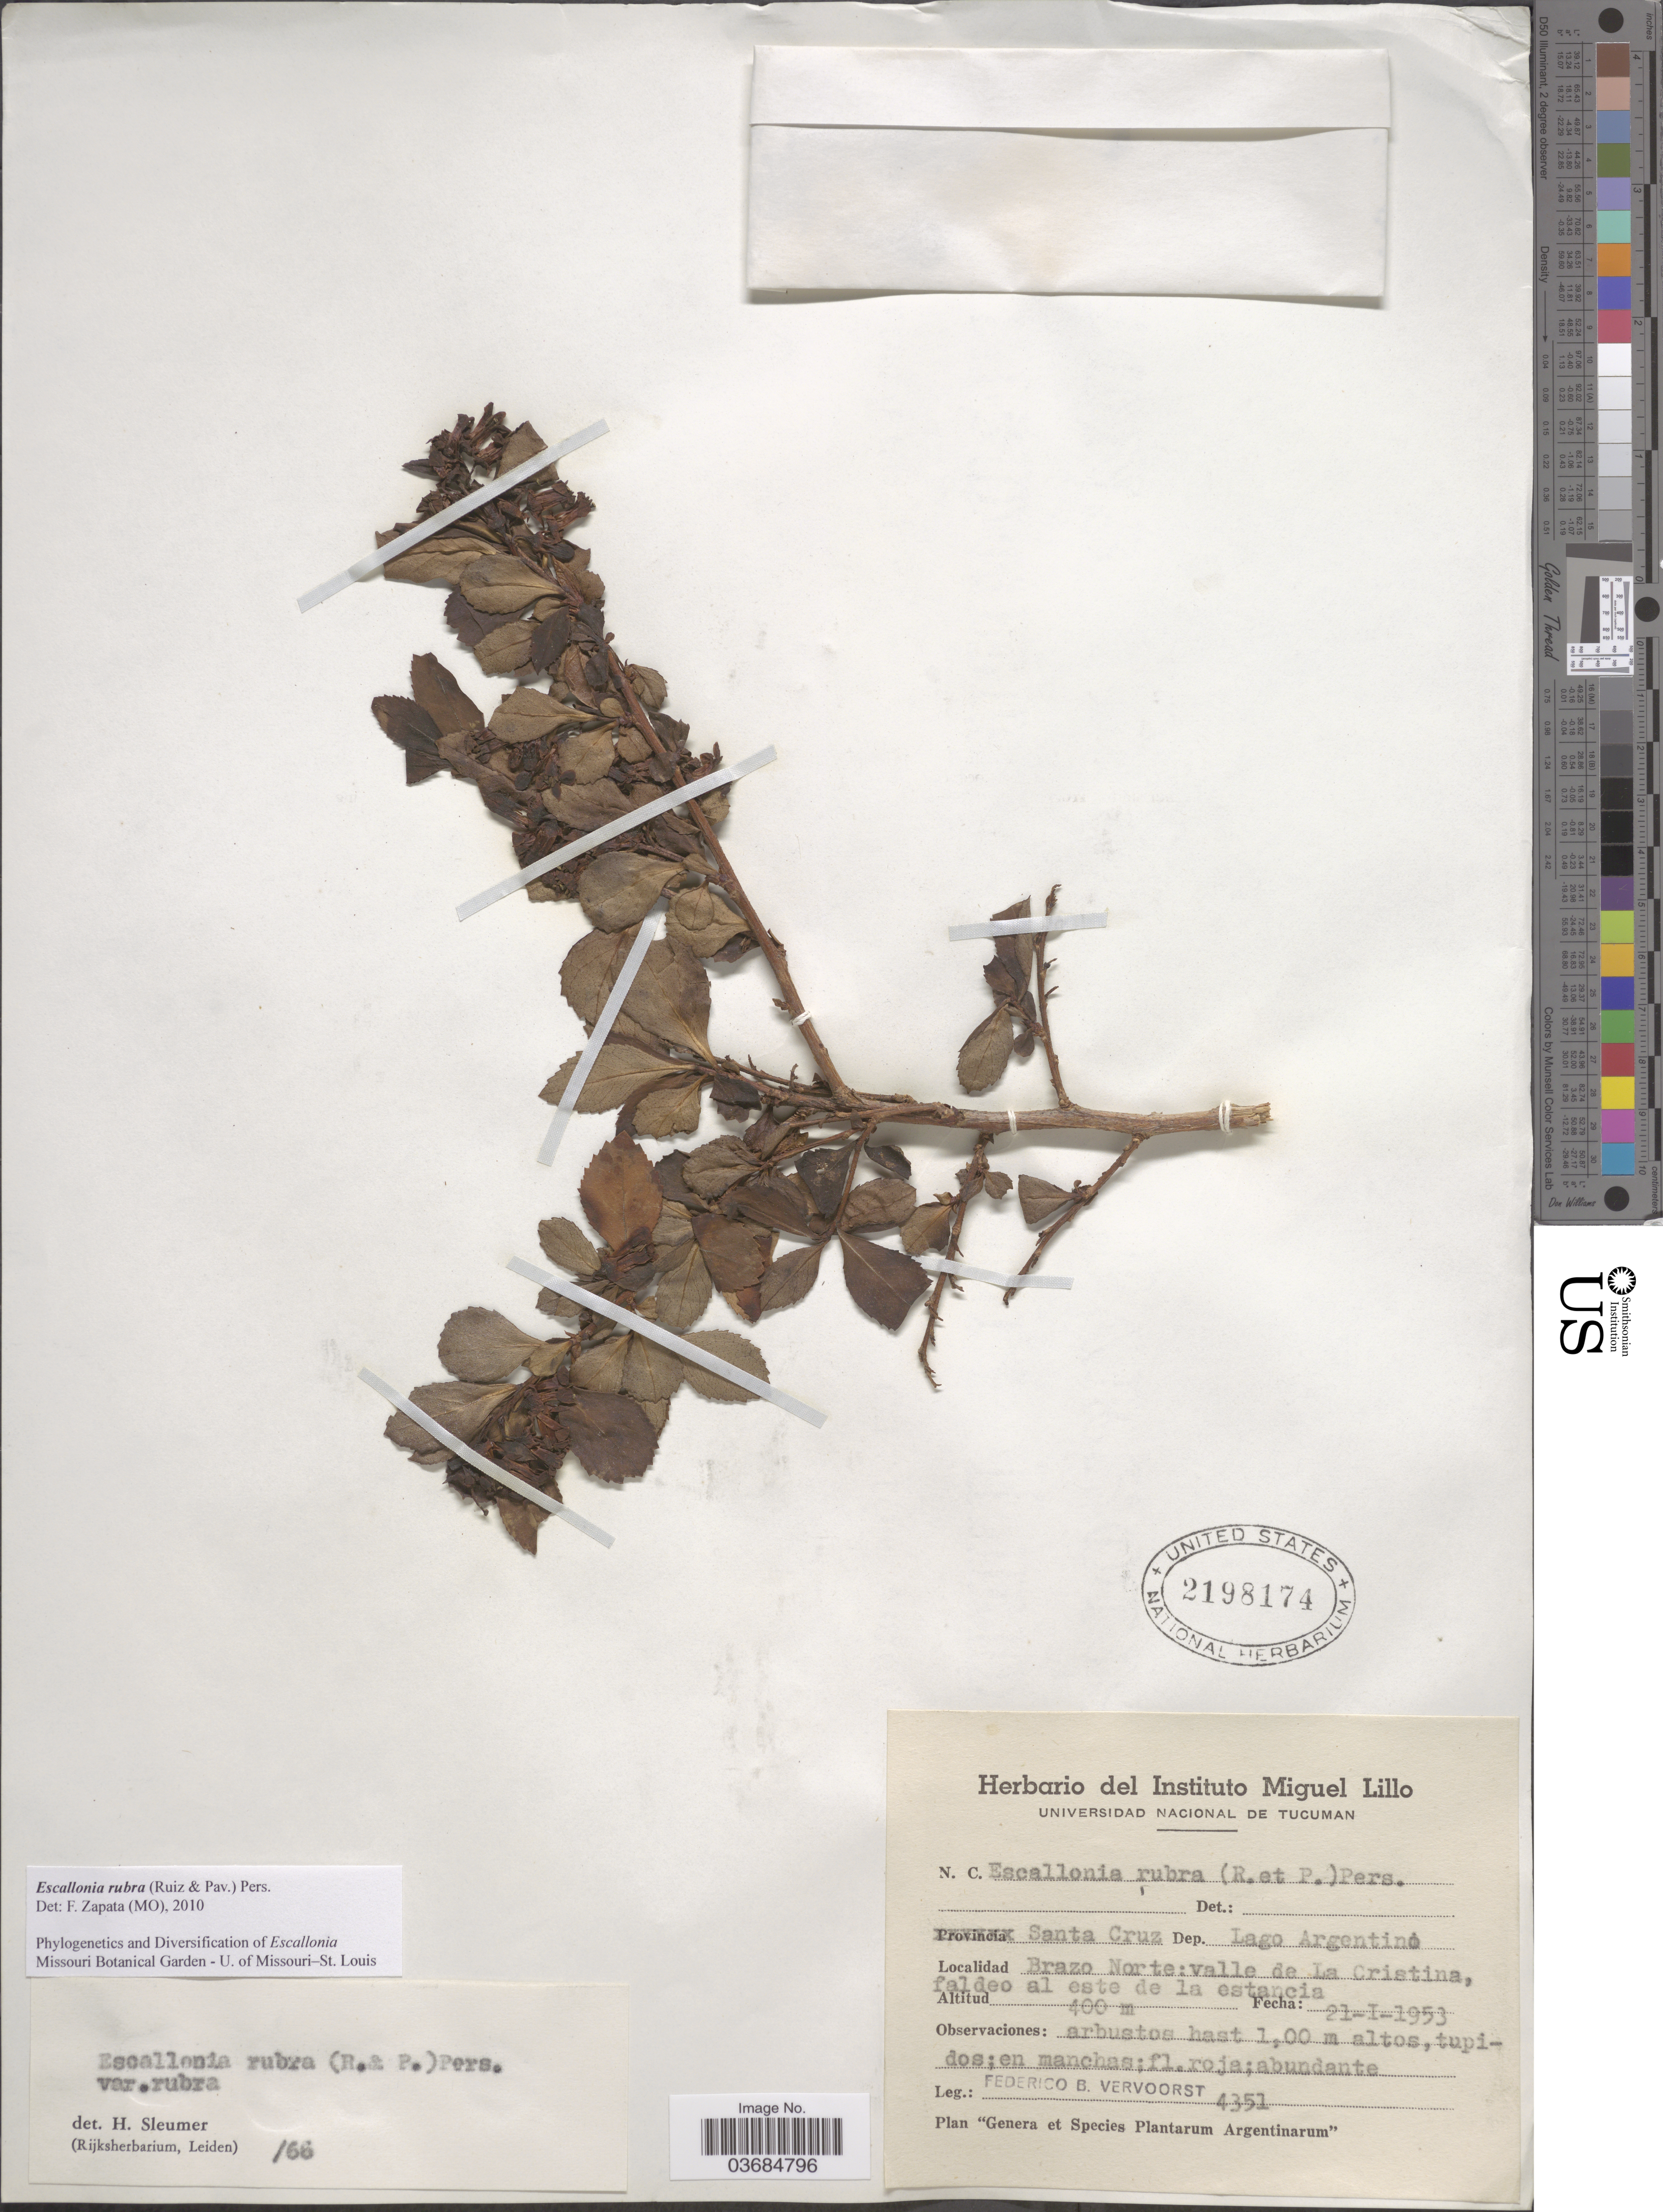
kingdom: Plantae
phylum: Tracheophyta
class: Magnoliopsida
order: Escalloniales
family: Escalloniaceae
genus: Escallonia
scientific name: Escallonia rubra var. rubra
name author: (Ruiz & Pav.) Pers.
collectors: F. B. Vervoorst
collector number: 4351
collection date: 1953-01-21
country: Argentina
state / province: Santa Cruz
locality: Dep. Lago Argentino. Brazo Norte: valle de La Cristina, faldeo al este de la estancia.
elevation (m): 400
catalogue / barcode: US 2198174